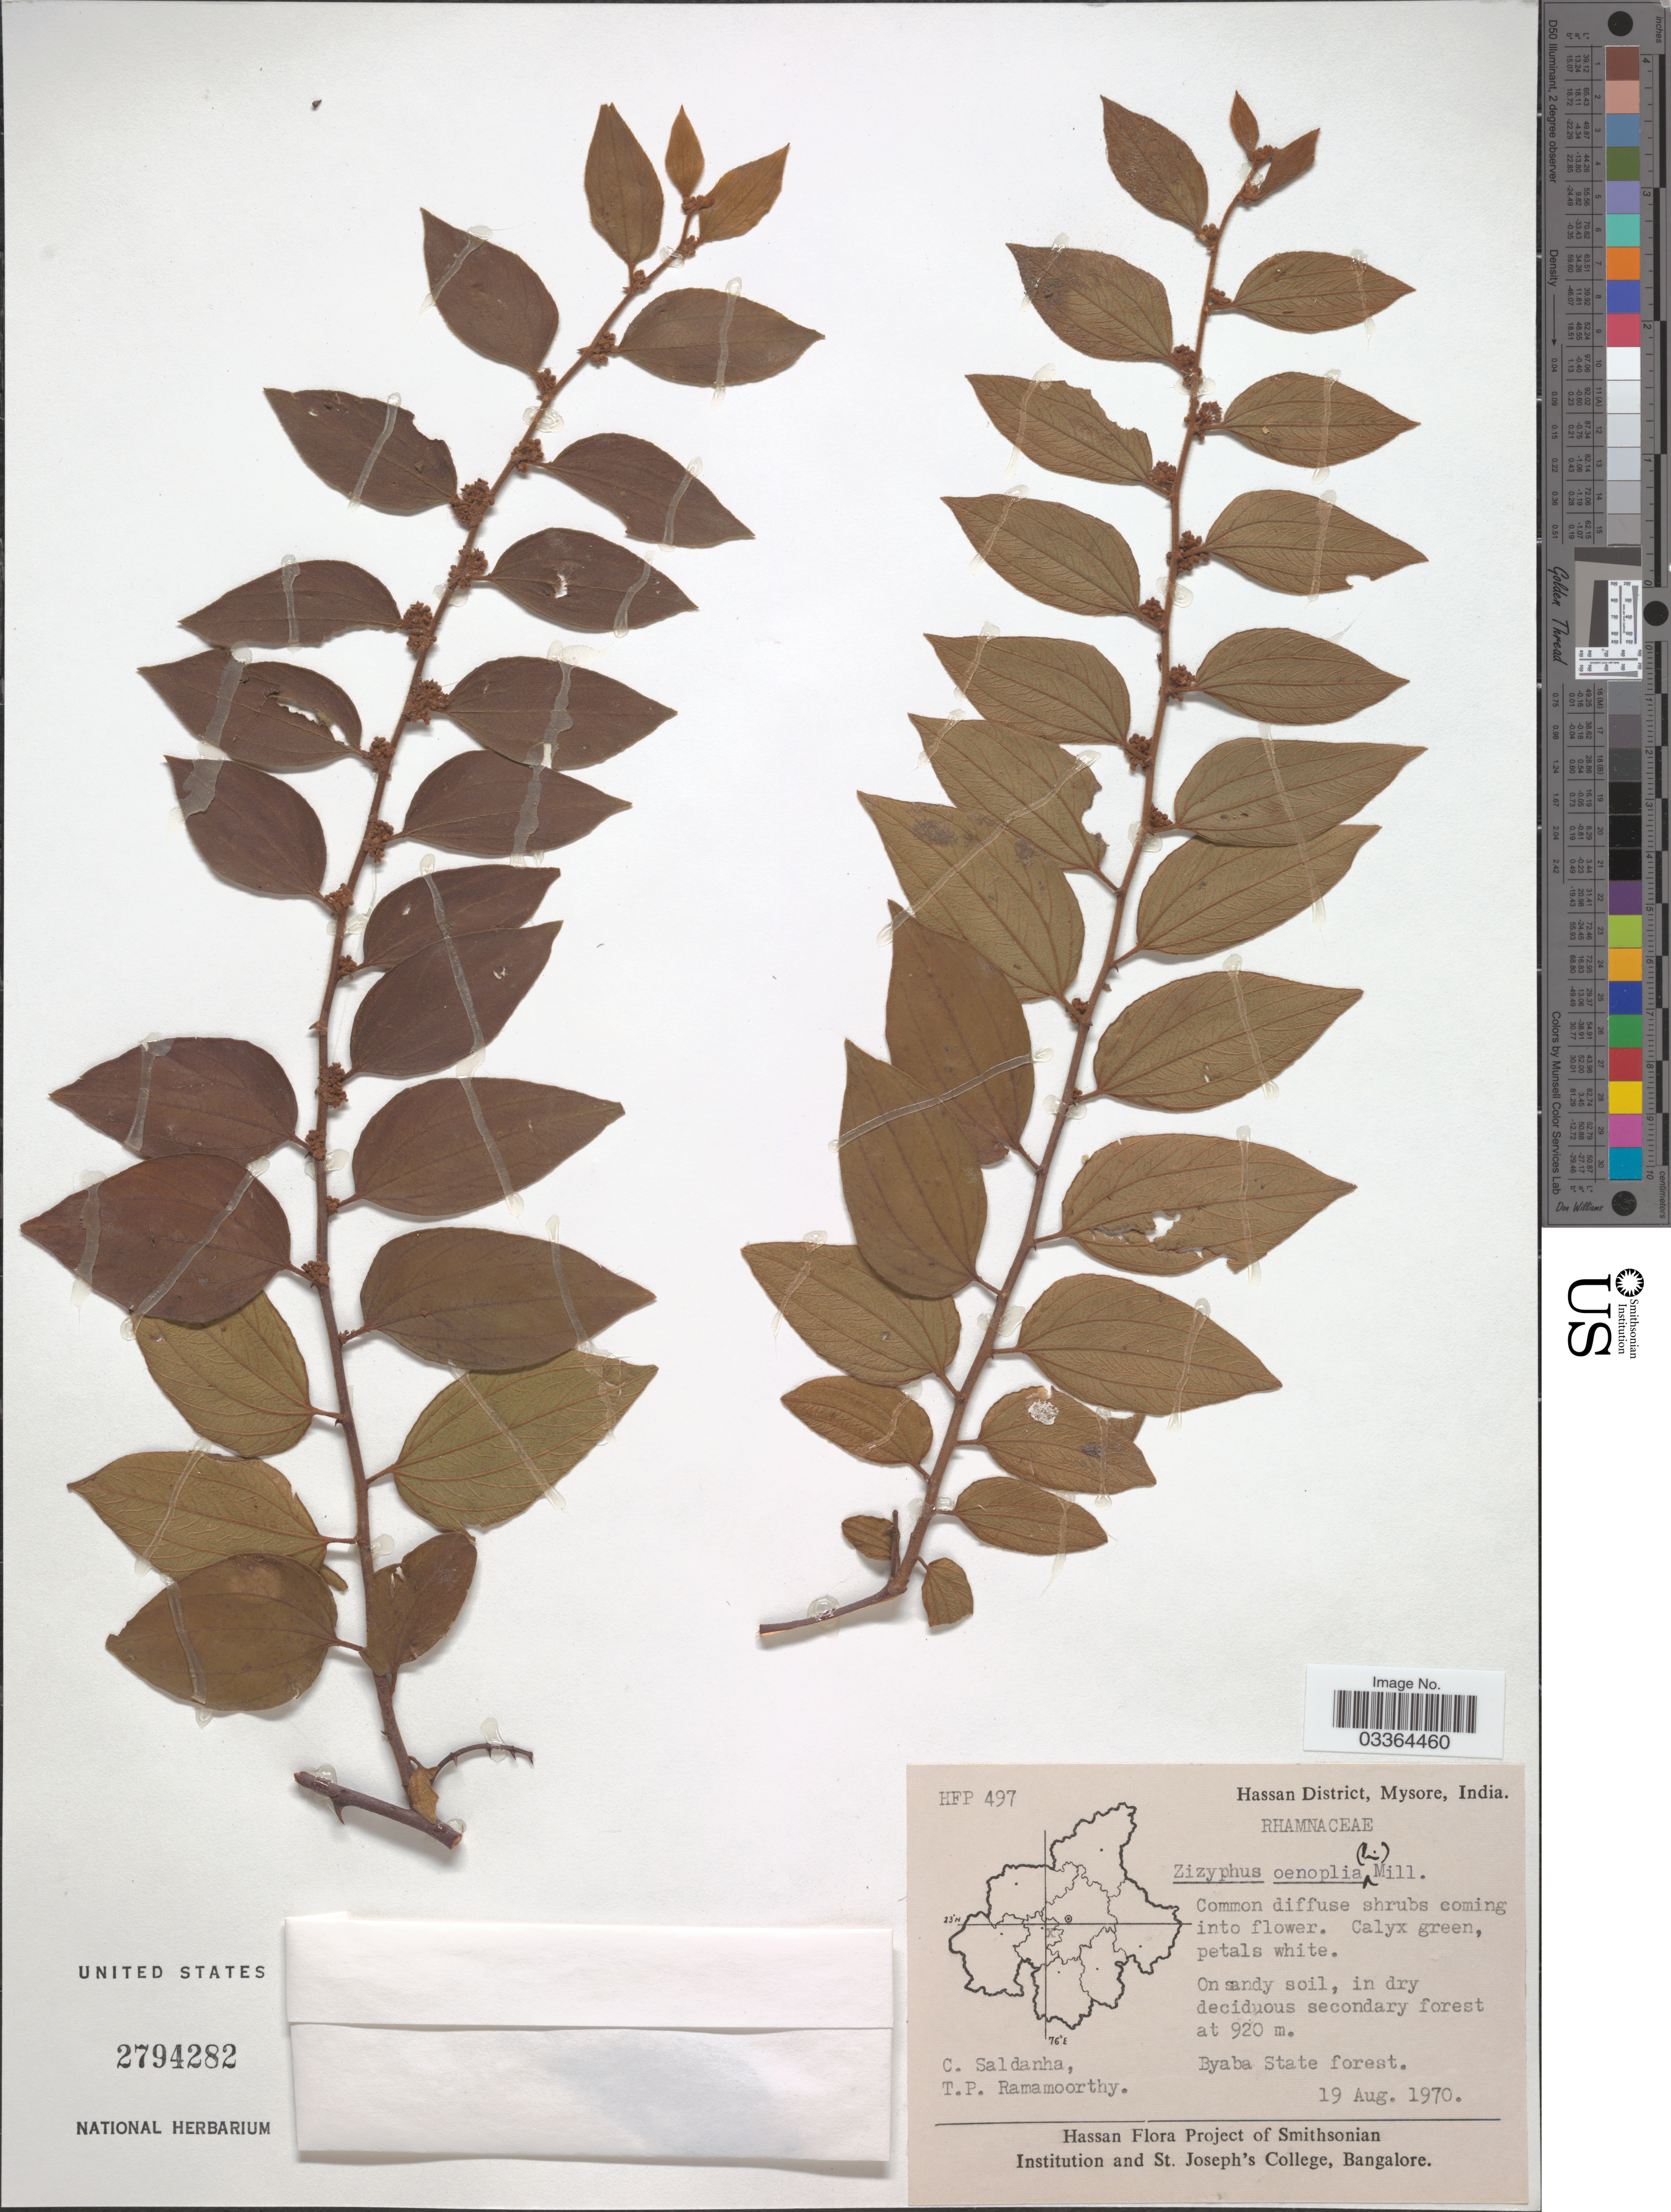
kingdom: Plantae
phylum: Tracheophyta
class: Magnoliopsida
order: Rosales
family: Rhamnaceae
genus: Ziziphus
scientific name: Ziziphus oenopolia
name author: (L.) Mill.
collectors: C. Saldanha & T. P. Ramamoorthy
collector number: HFP 497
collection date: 1970-08-19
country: India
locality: Hassan District, Mysore. Byaba State forest.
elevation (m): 920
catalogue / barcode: US 2794282